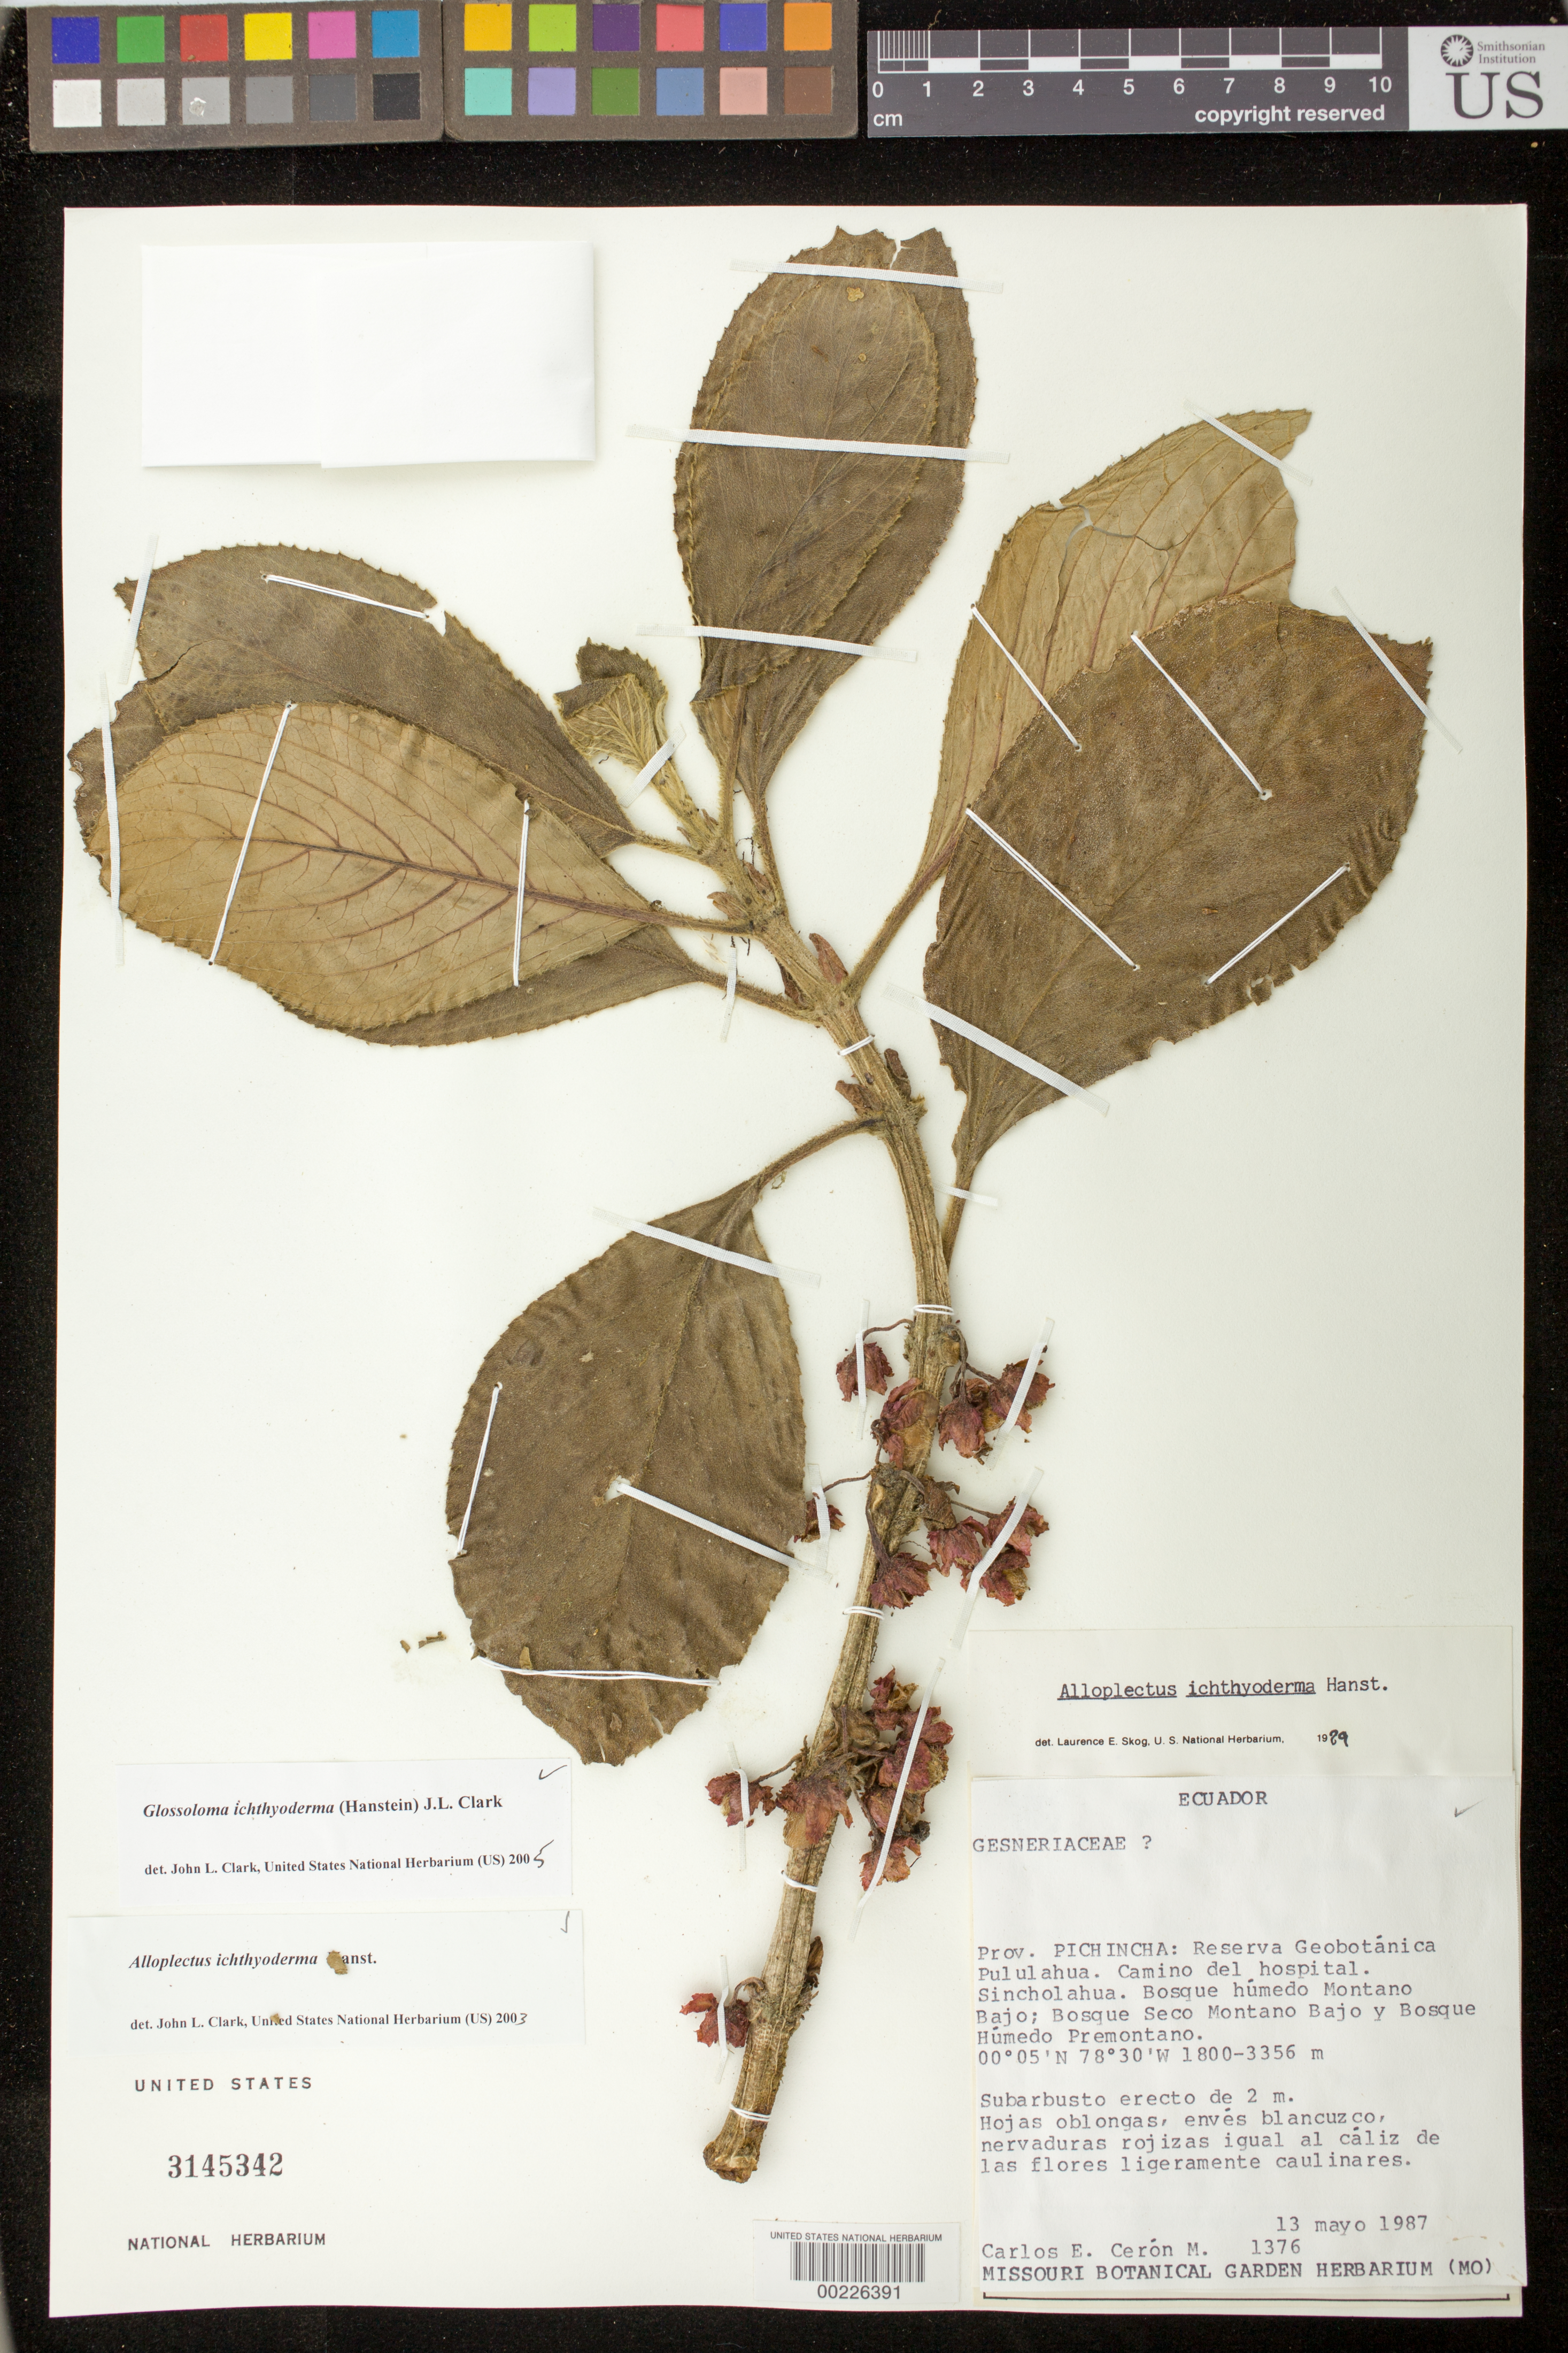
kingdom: Plantae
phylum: Tracheophyta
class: Magnoliopsida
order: Lamiales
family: Gesneriaceae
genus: Glossoloma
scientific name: Glossoloma ichthyoderma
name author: (Hanst.) J.L. Clark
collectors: C. E. Cerón M.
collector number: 1376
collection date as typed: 13 May 1987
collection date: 1987-05-13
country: Ecuador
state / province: Pichincha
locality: Reserva Geobotanica Pululahua, road from hospital, Sincholahua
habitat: Humid short montane forest, dry short montane forest & humid ...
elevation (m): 1800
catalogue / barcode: US 3145342